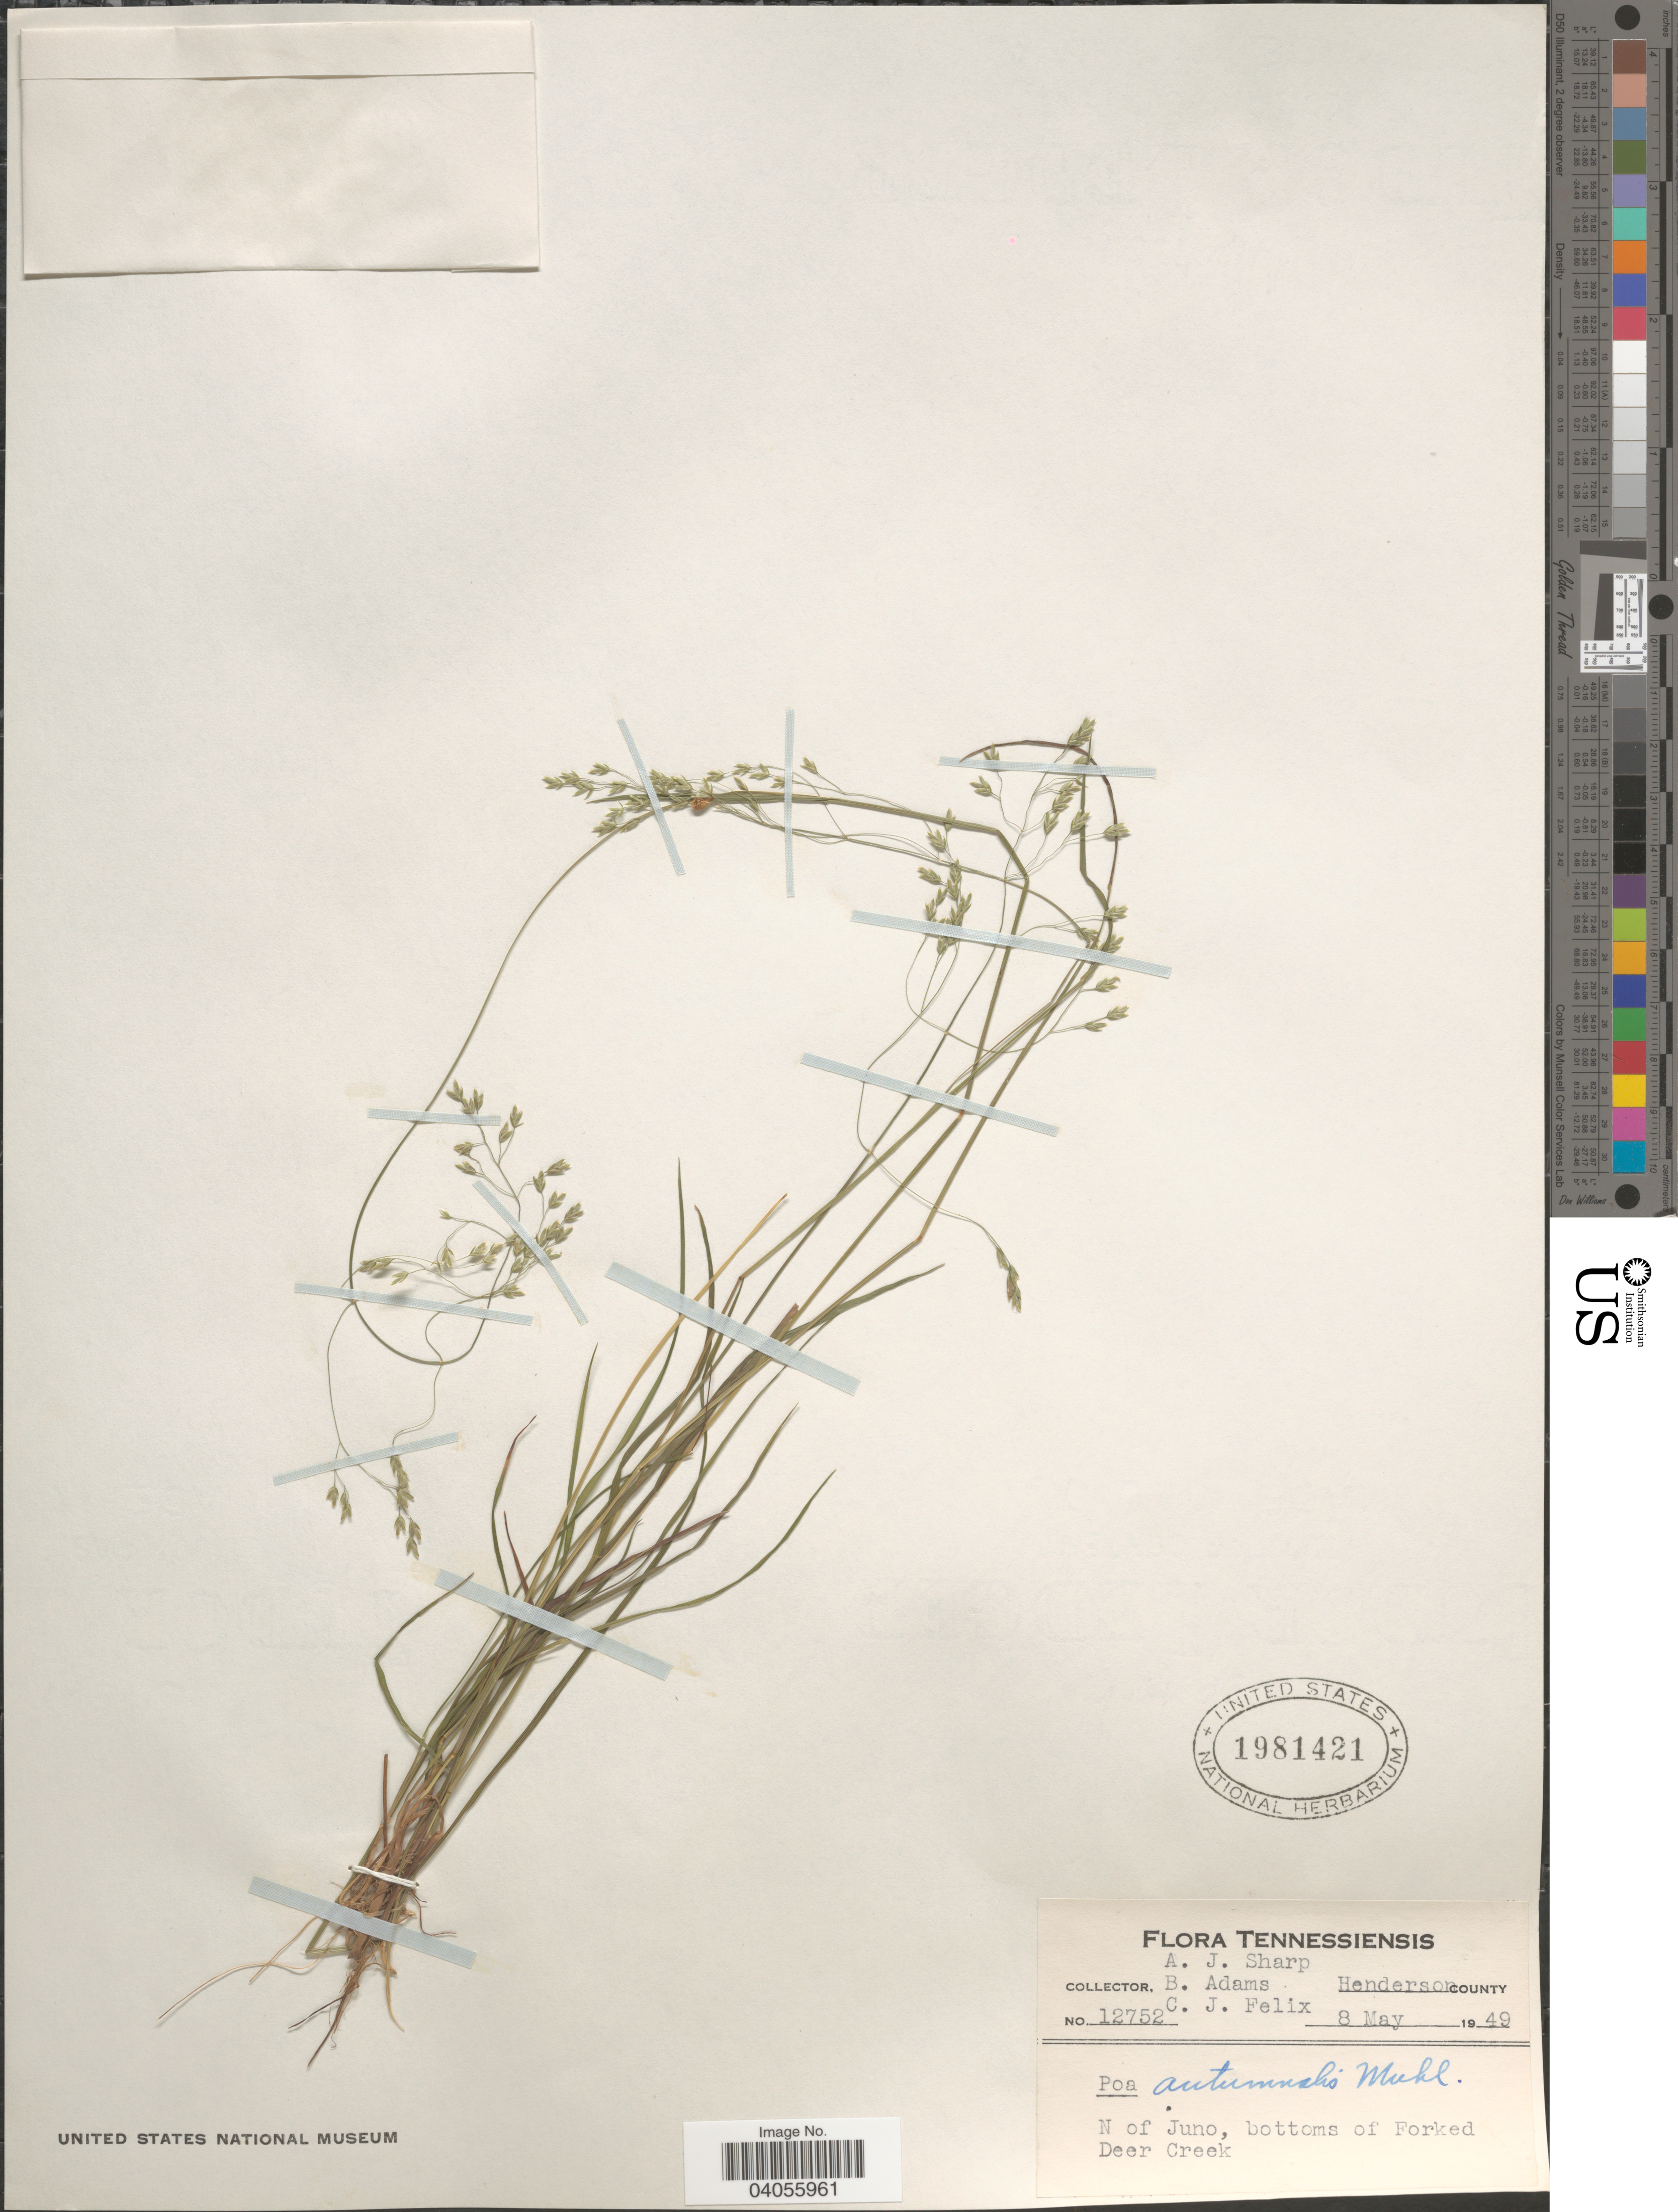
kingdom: Plantae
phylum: Tracheophyta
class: Liliopsida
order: Poales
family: Poaceae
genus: Poa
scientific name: Poa autumnalis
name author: Muhl. ex Elliott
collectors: A. J. Sharp, B. Adams & C. Felix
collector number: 12752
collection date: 1949-05-08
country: United States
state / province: Tennessee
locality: Tennessiensis. Henderson county. N of Juno, bottoms of Forked Deer Creek.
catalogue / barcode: US 1981421